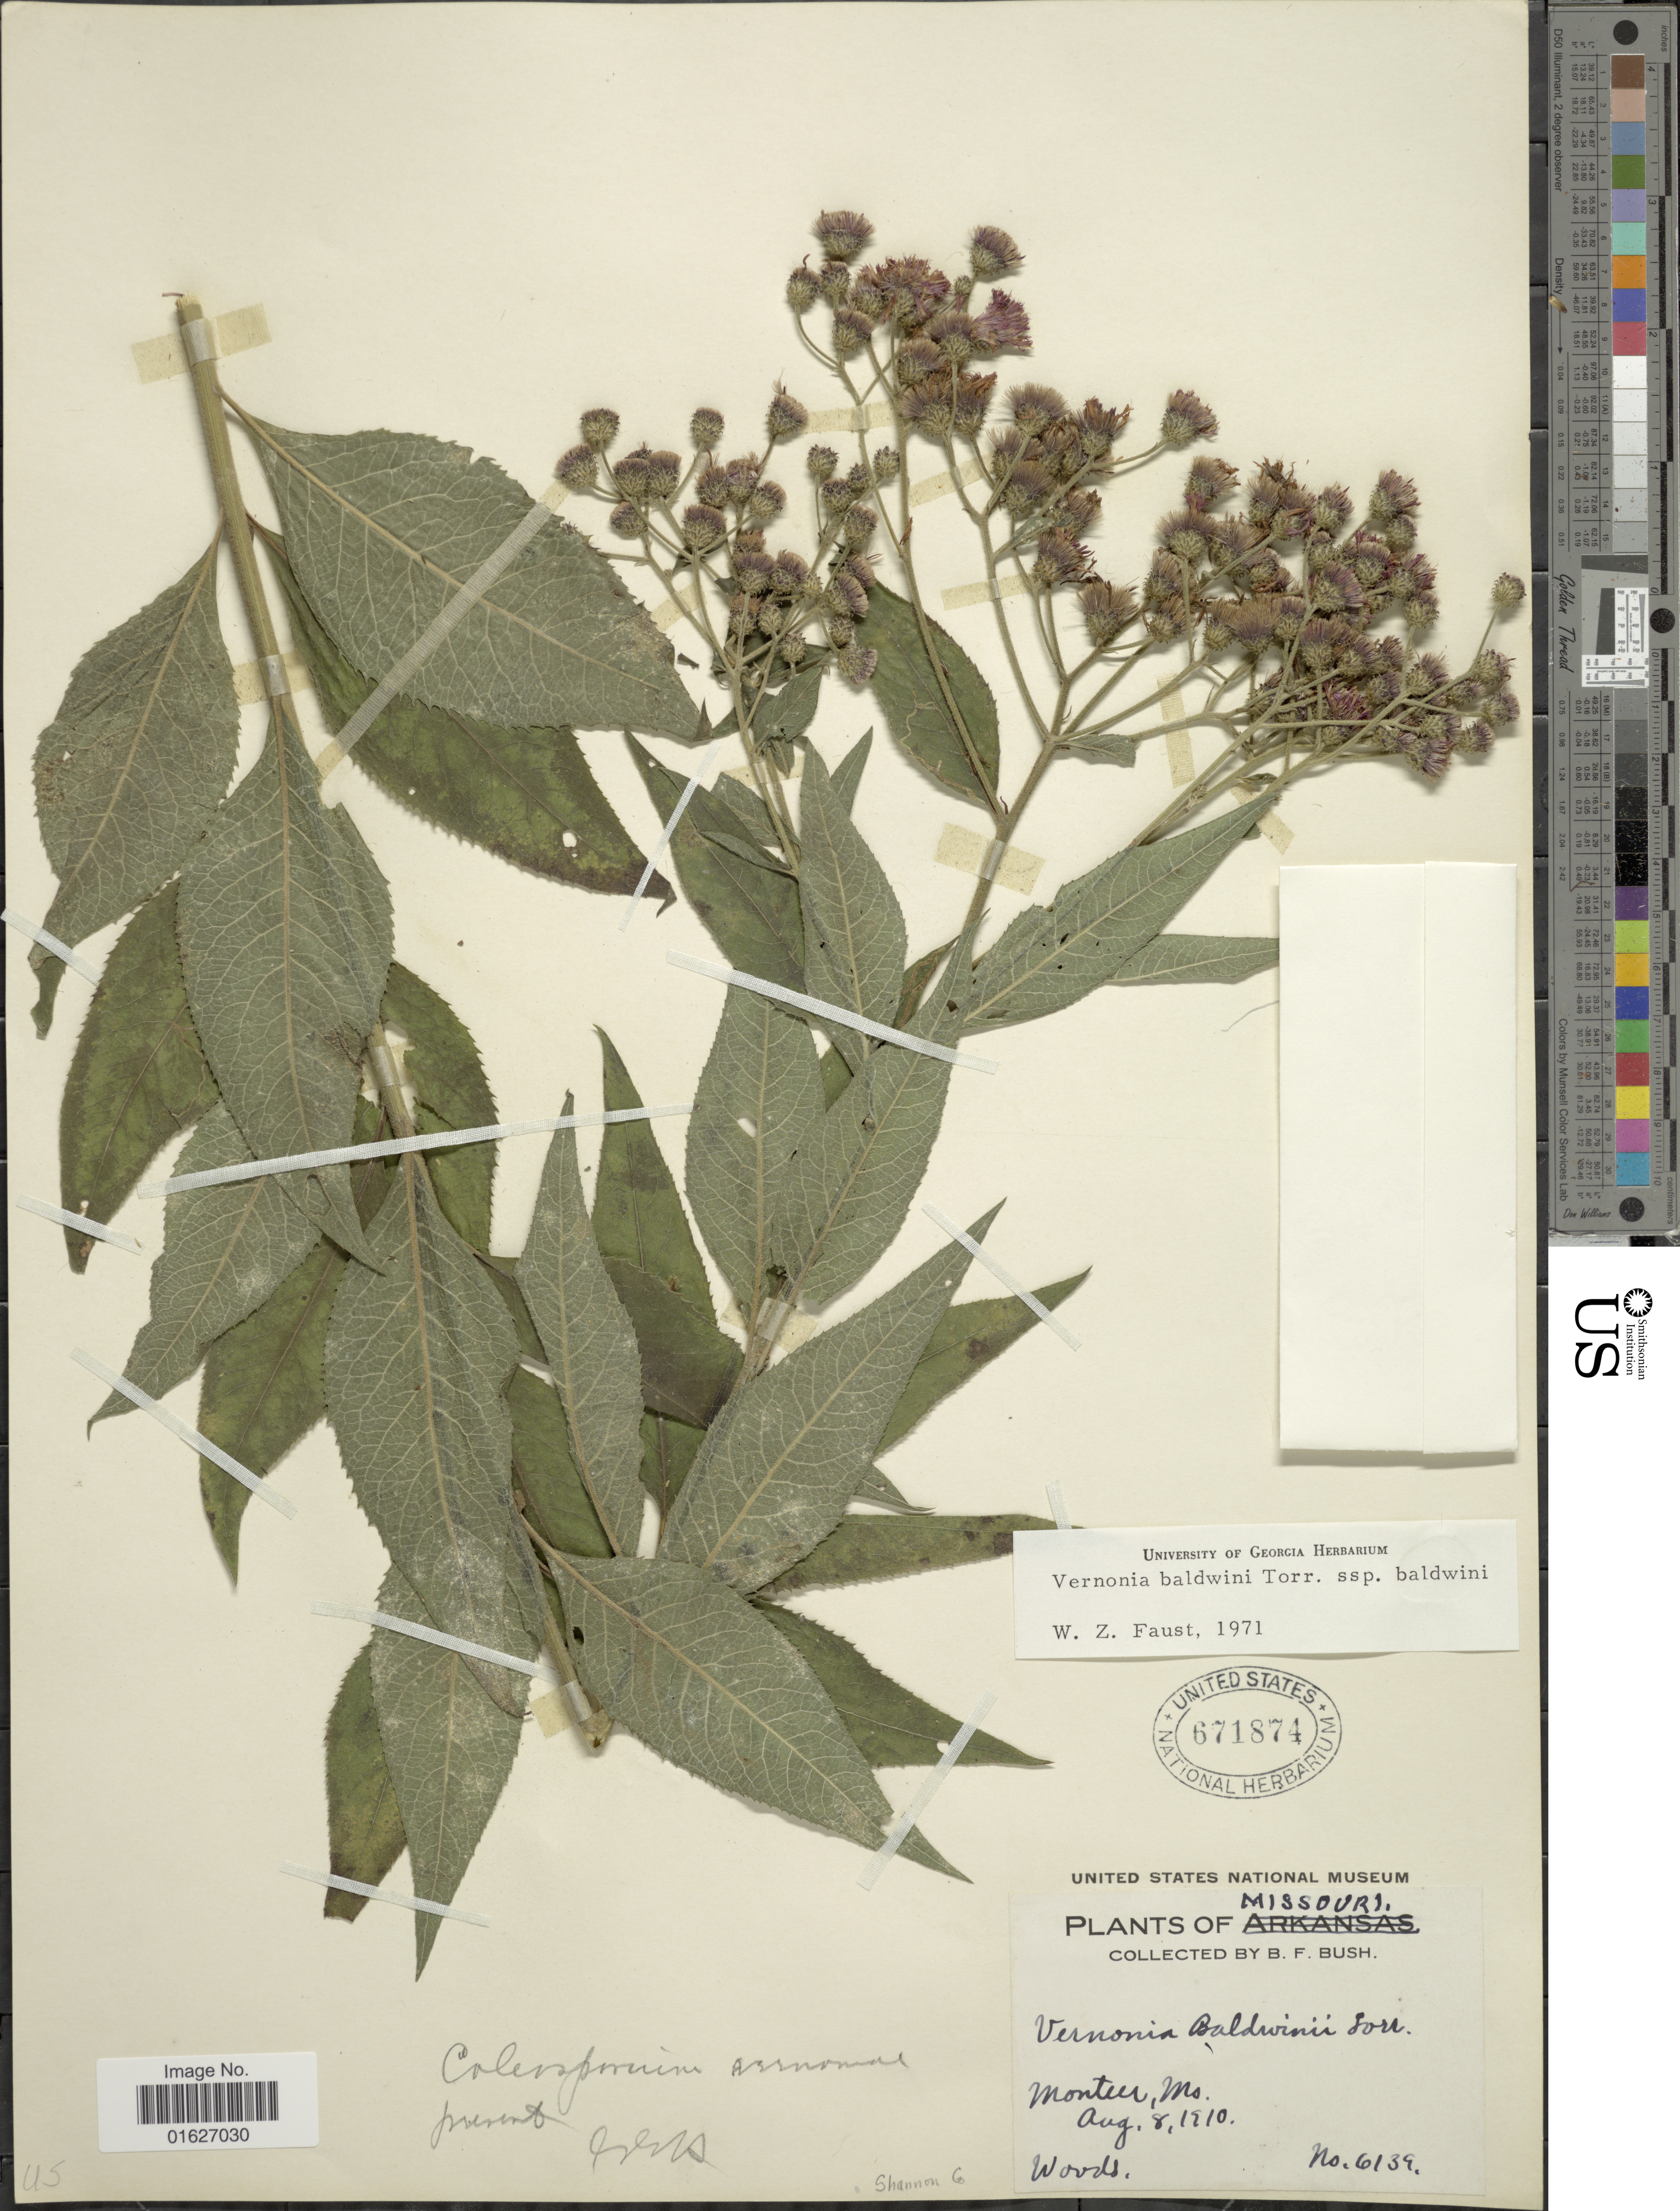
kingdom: Plantae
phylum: Tracheophyta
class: Magnoliopsida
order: Asterales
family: Asteraceae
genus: Vernonia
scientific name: Vernonia baldwinii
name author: Torr.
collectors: B. F. Bush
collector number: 6139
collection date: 1910-08-08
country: United States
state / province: Missouri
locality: Monteer, Shannon Co.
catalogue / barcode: US 671874